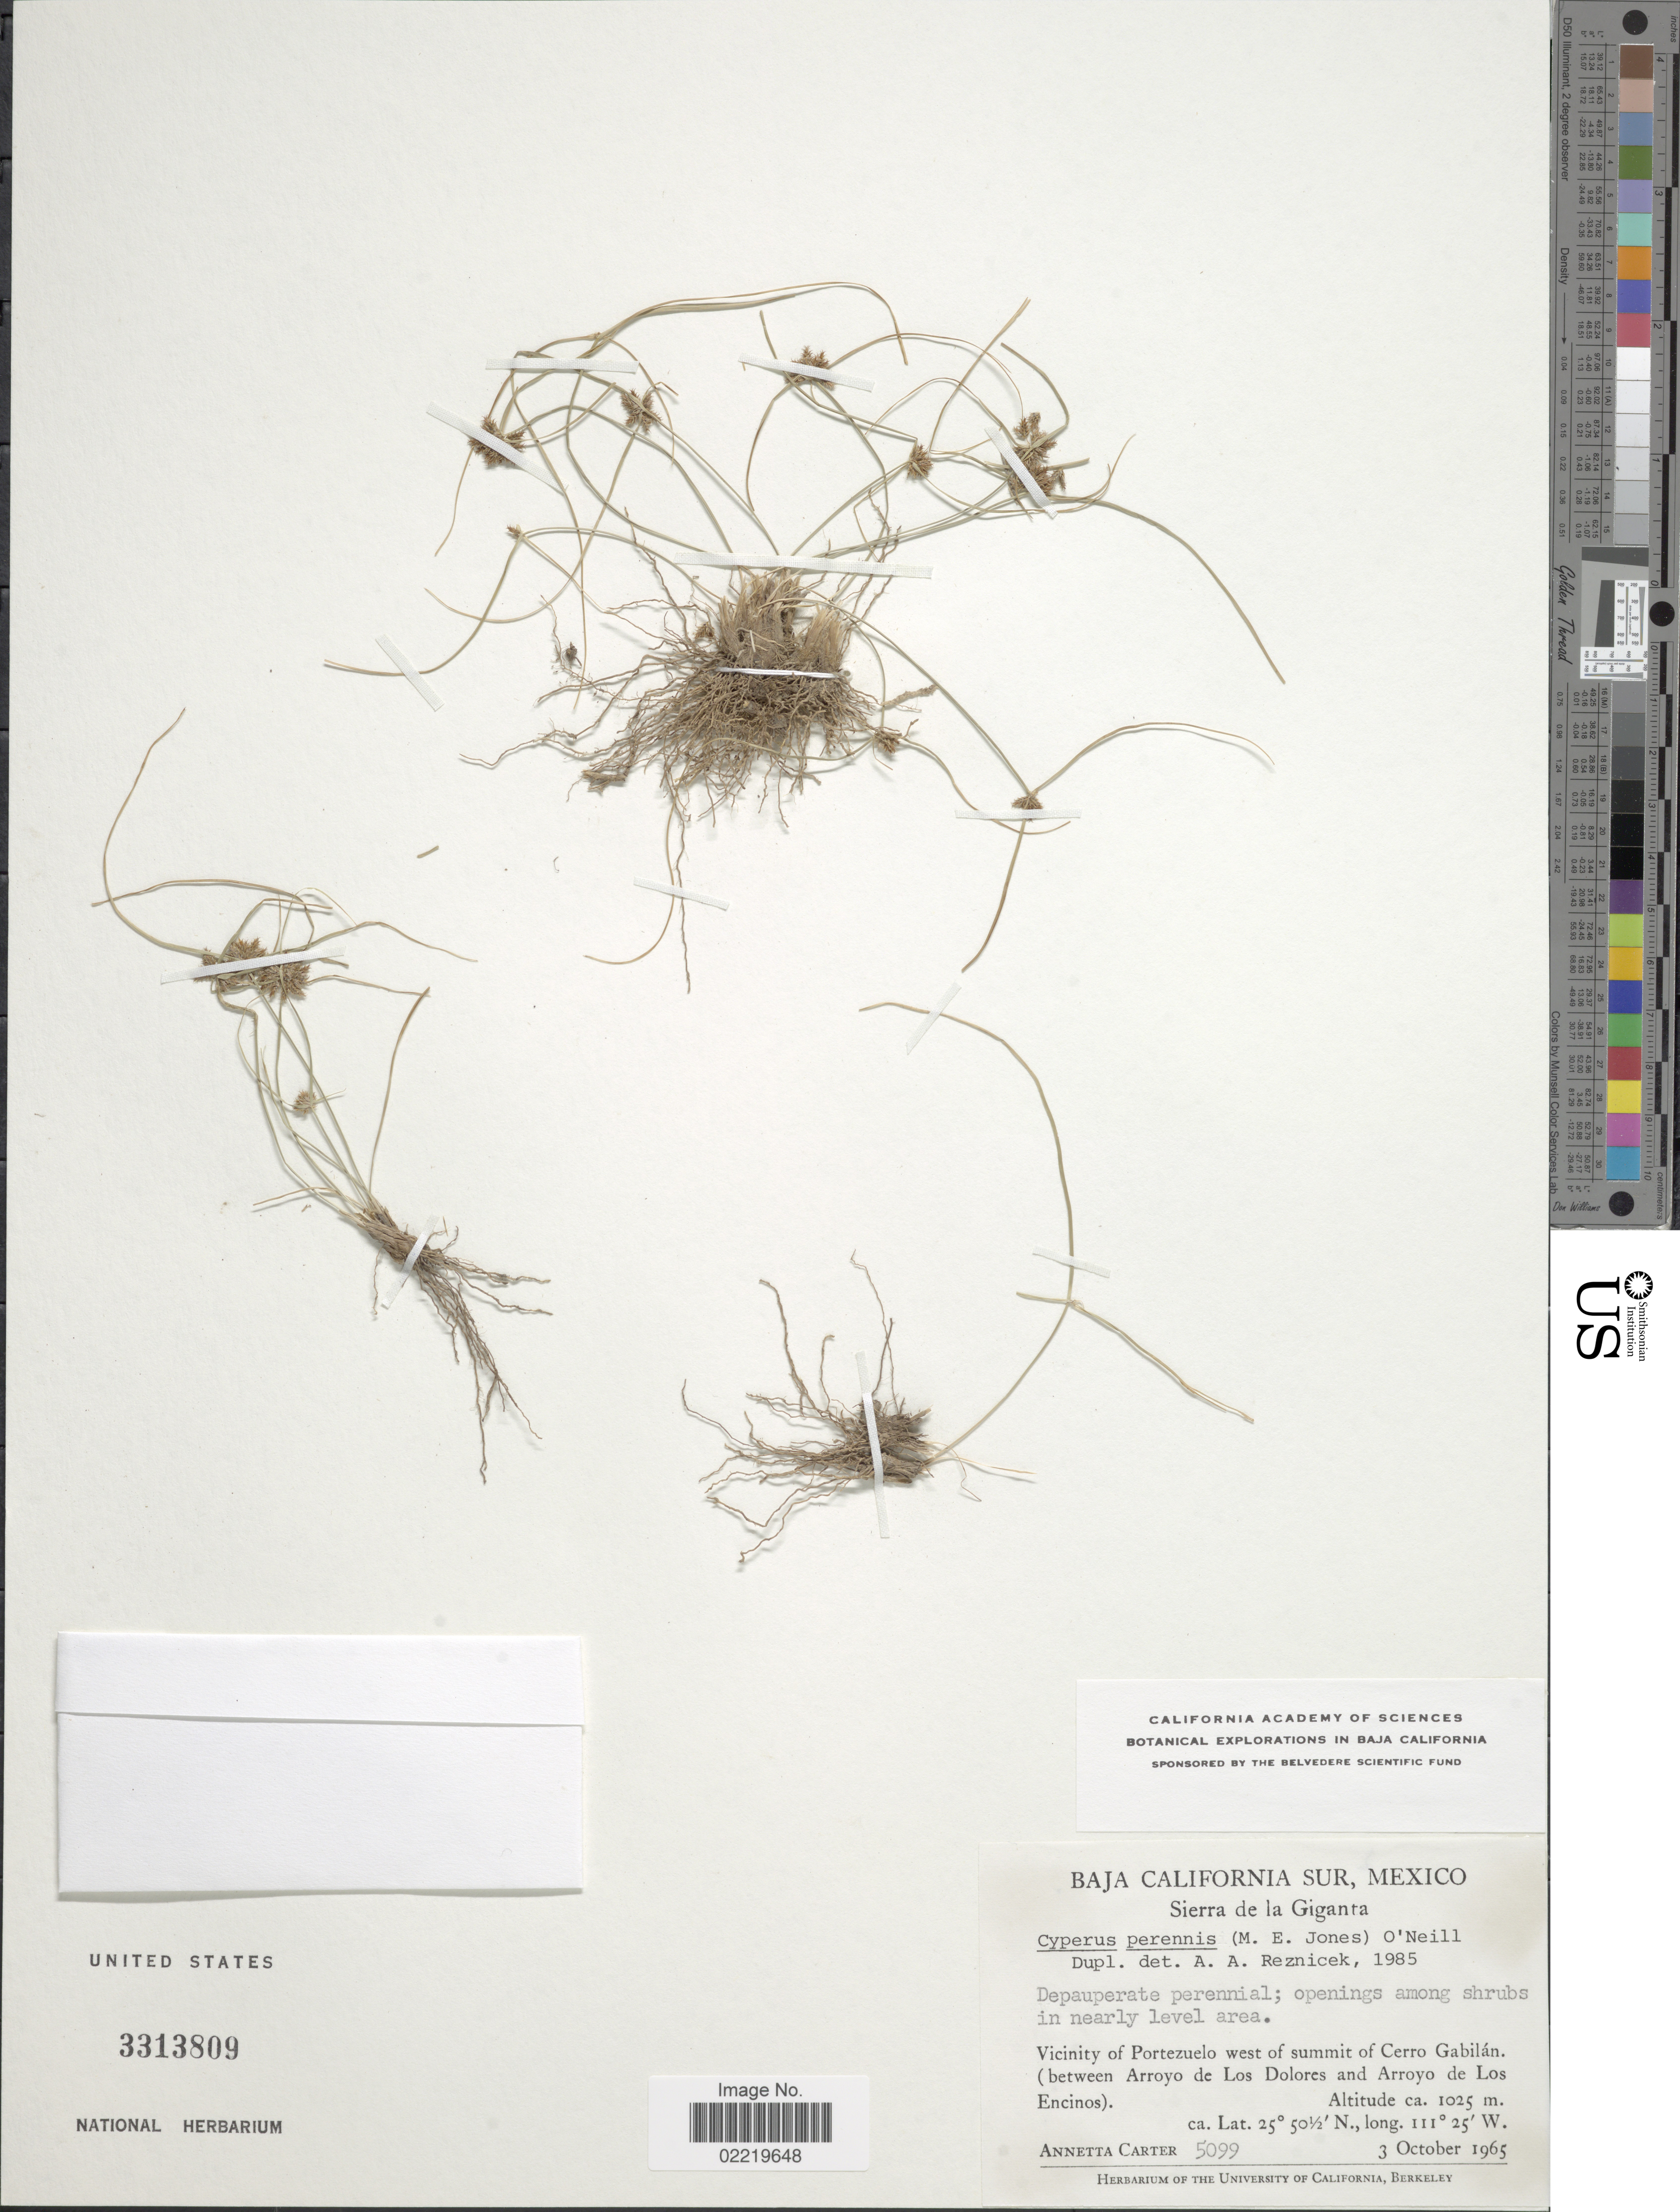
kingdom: Plantae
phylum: Tracheophyta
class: Liliopsida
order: Poales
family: Cyperaceae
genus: Cyperus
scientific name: Cyperus perennis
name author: (M.E. Jones) O'Neill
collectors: A. Carter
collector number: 5099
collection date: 1965-10-03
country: Mexico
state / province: Baja California Sur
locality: Sierra de la Giganta, Vicinity of Portezuelo west of summit of Cerro Gabilán. (between Arroyo de Los Dolores and Arroyo de Los Encinos)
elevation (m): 1025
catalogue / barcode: US 3313809